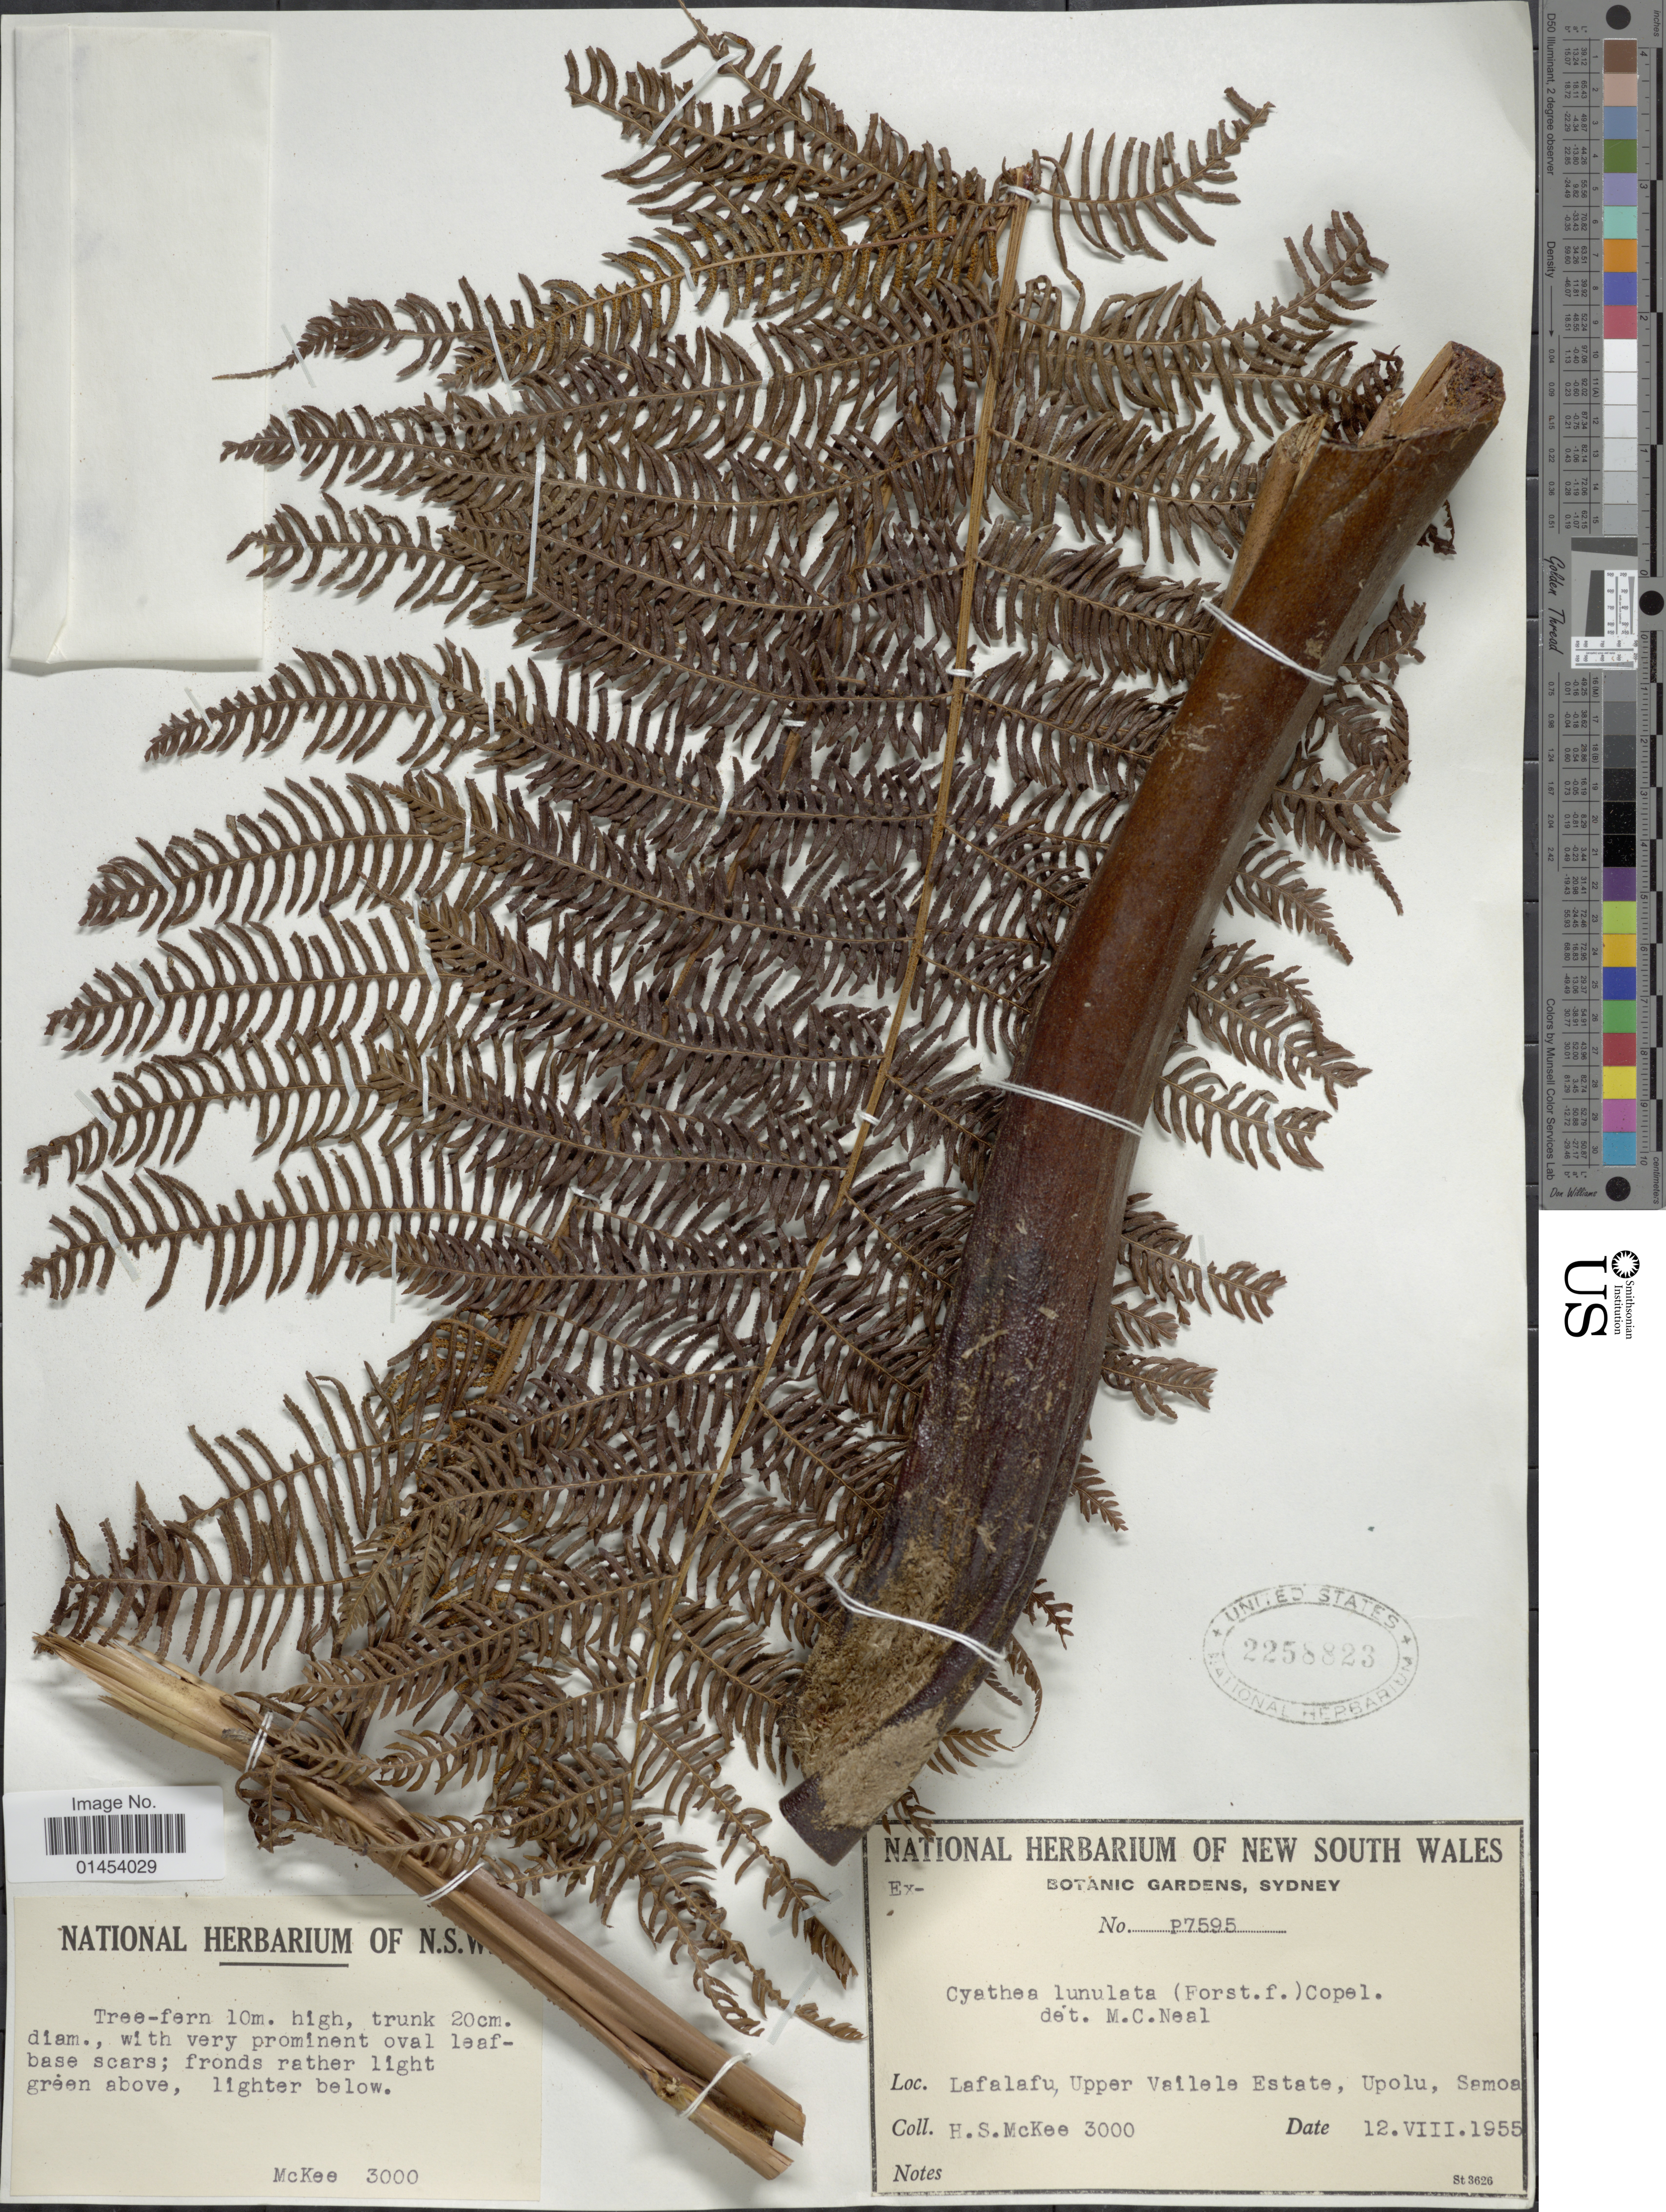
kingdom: Plantae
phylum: Tracheophyta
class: Polypodiopsida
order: Cyatheales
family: Cyatheaceae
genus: Cyathea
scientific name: Cyathea lunulata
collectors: H. S. McKee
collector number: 3000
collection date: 1955-08-12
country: Samoa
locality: Lafalafu, Upper Vailele Estate, Upolu, Samoa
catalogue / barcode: US 2258823